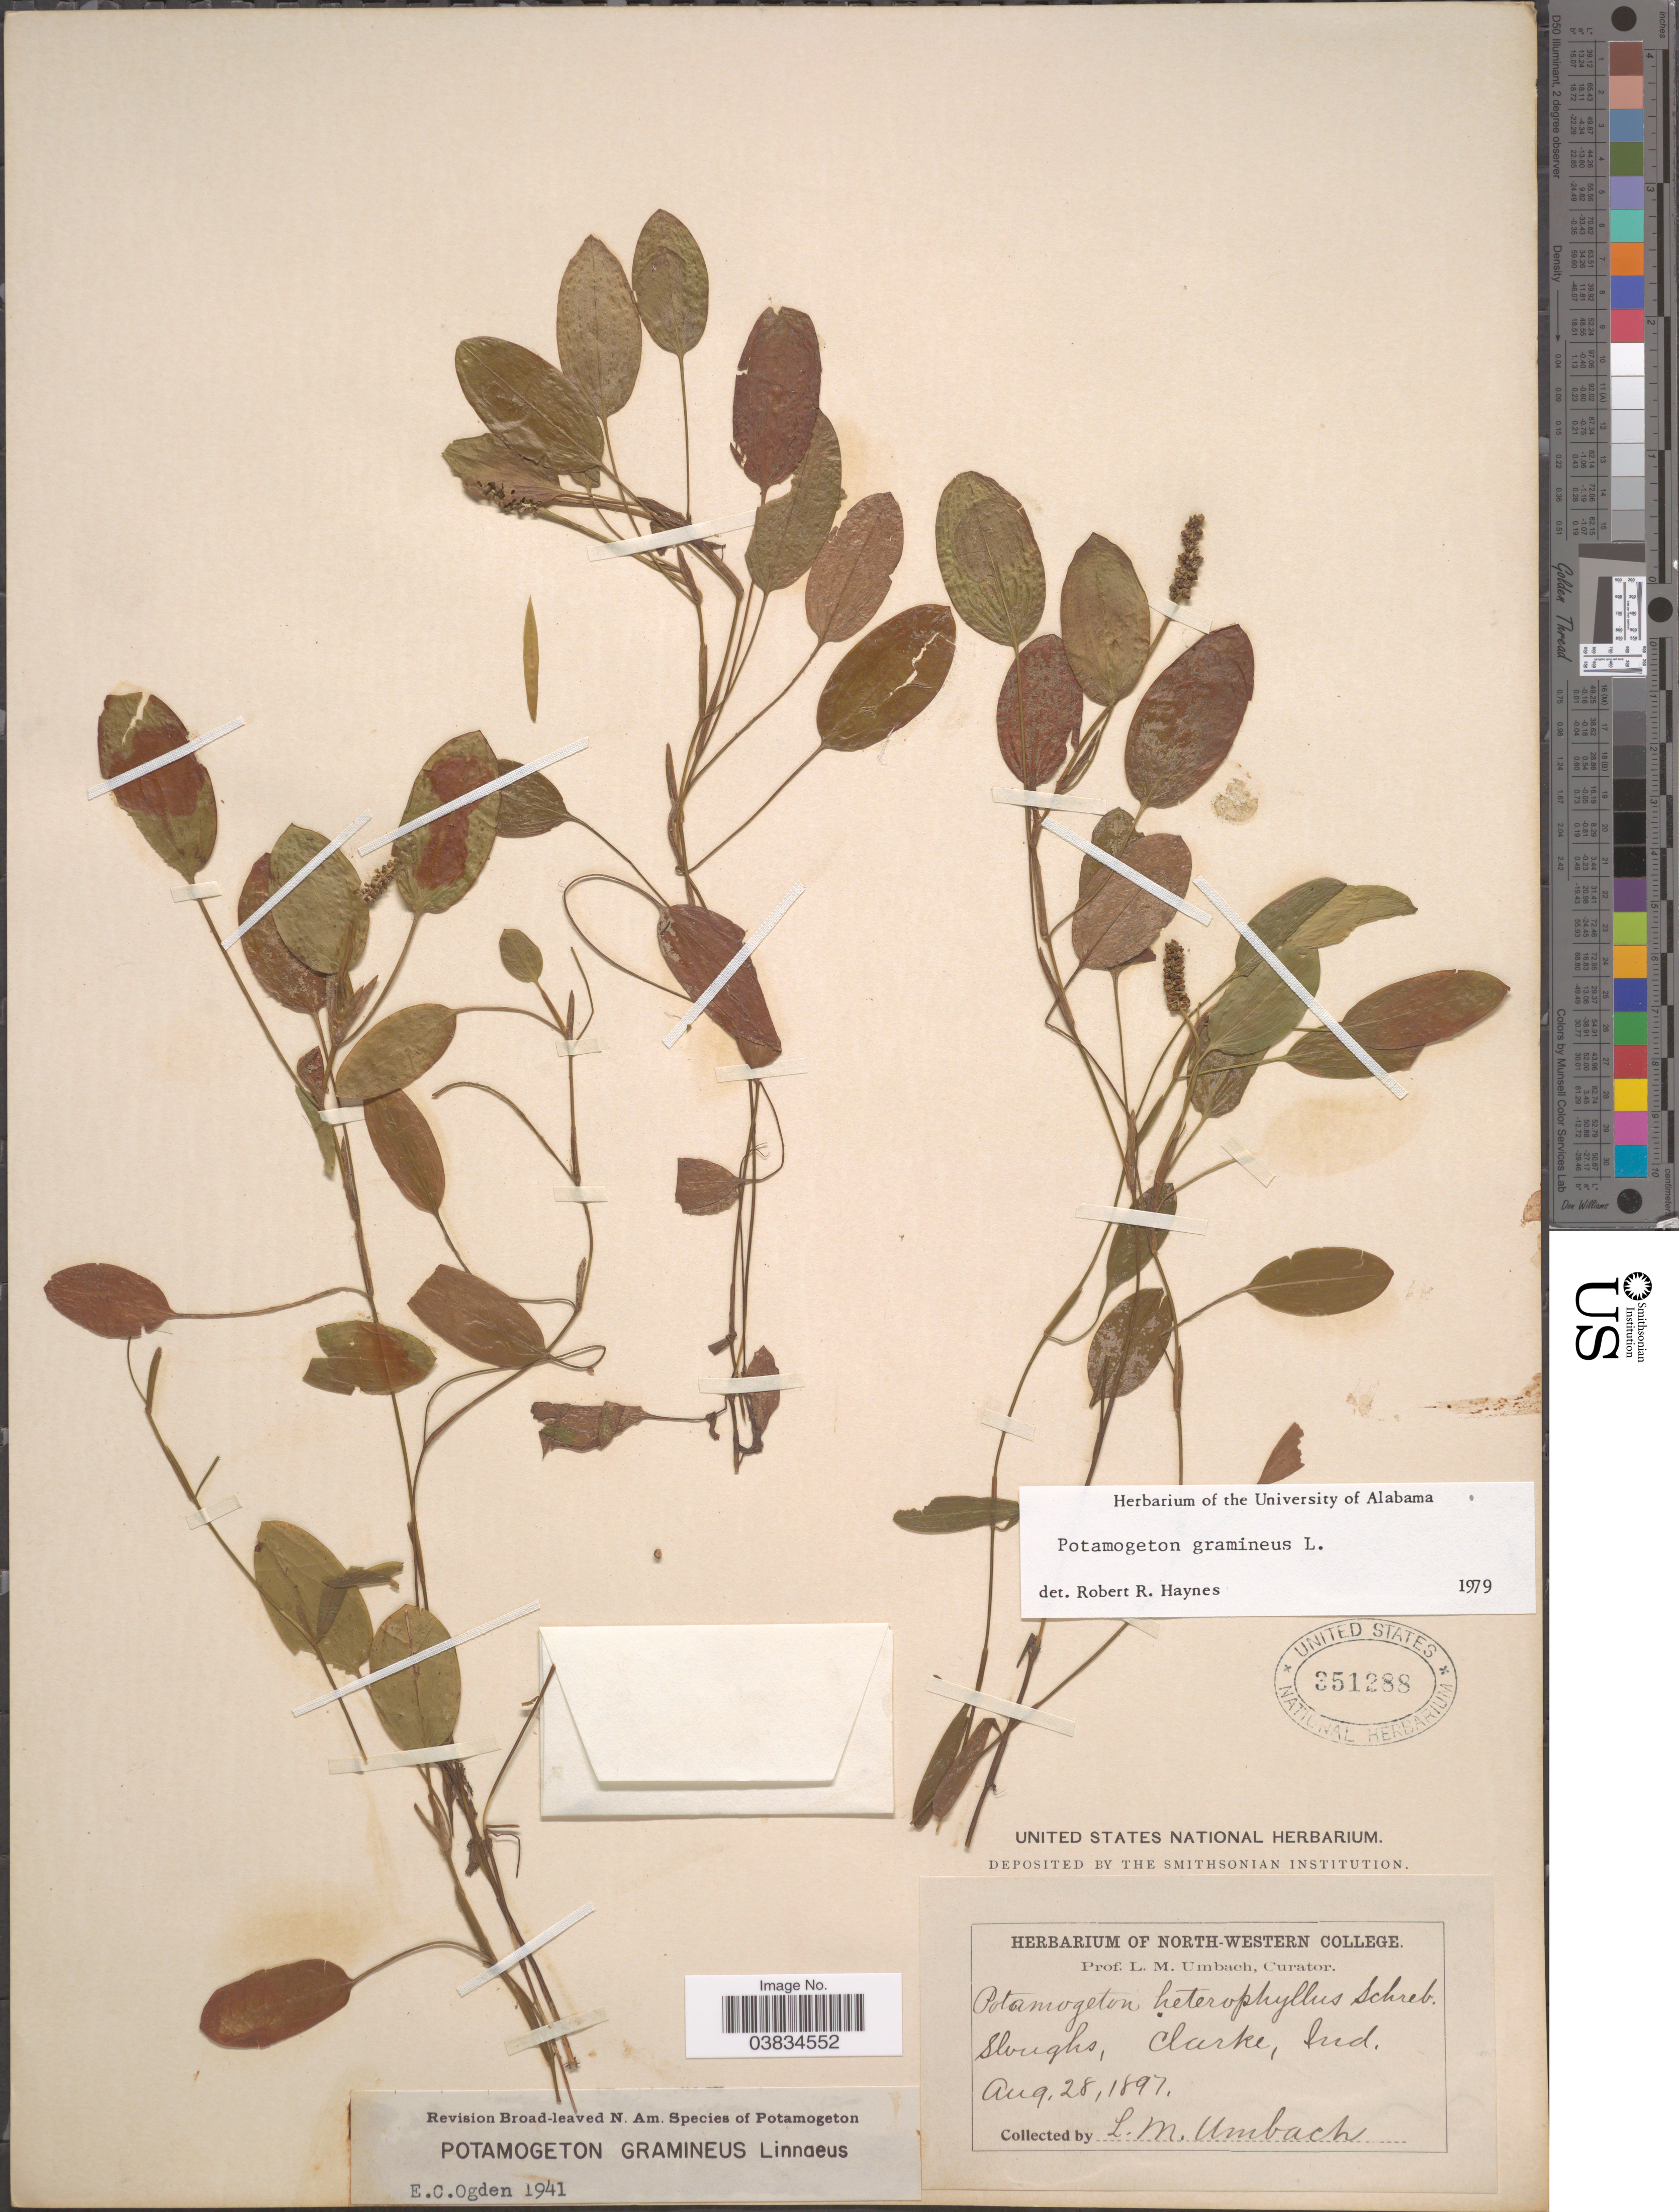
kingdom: Plantae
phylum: Tracheophyta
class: Liliopsida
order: Alismatales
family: Potamogetonaceae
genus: Potamogeton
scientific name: Potamogeton gramineus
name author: L.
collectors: L. M. Umbach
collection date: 1897-08-28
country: United States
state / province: Indiana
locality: Sloughs, Clarke.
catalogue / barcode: US 351288